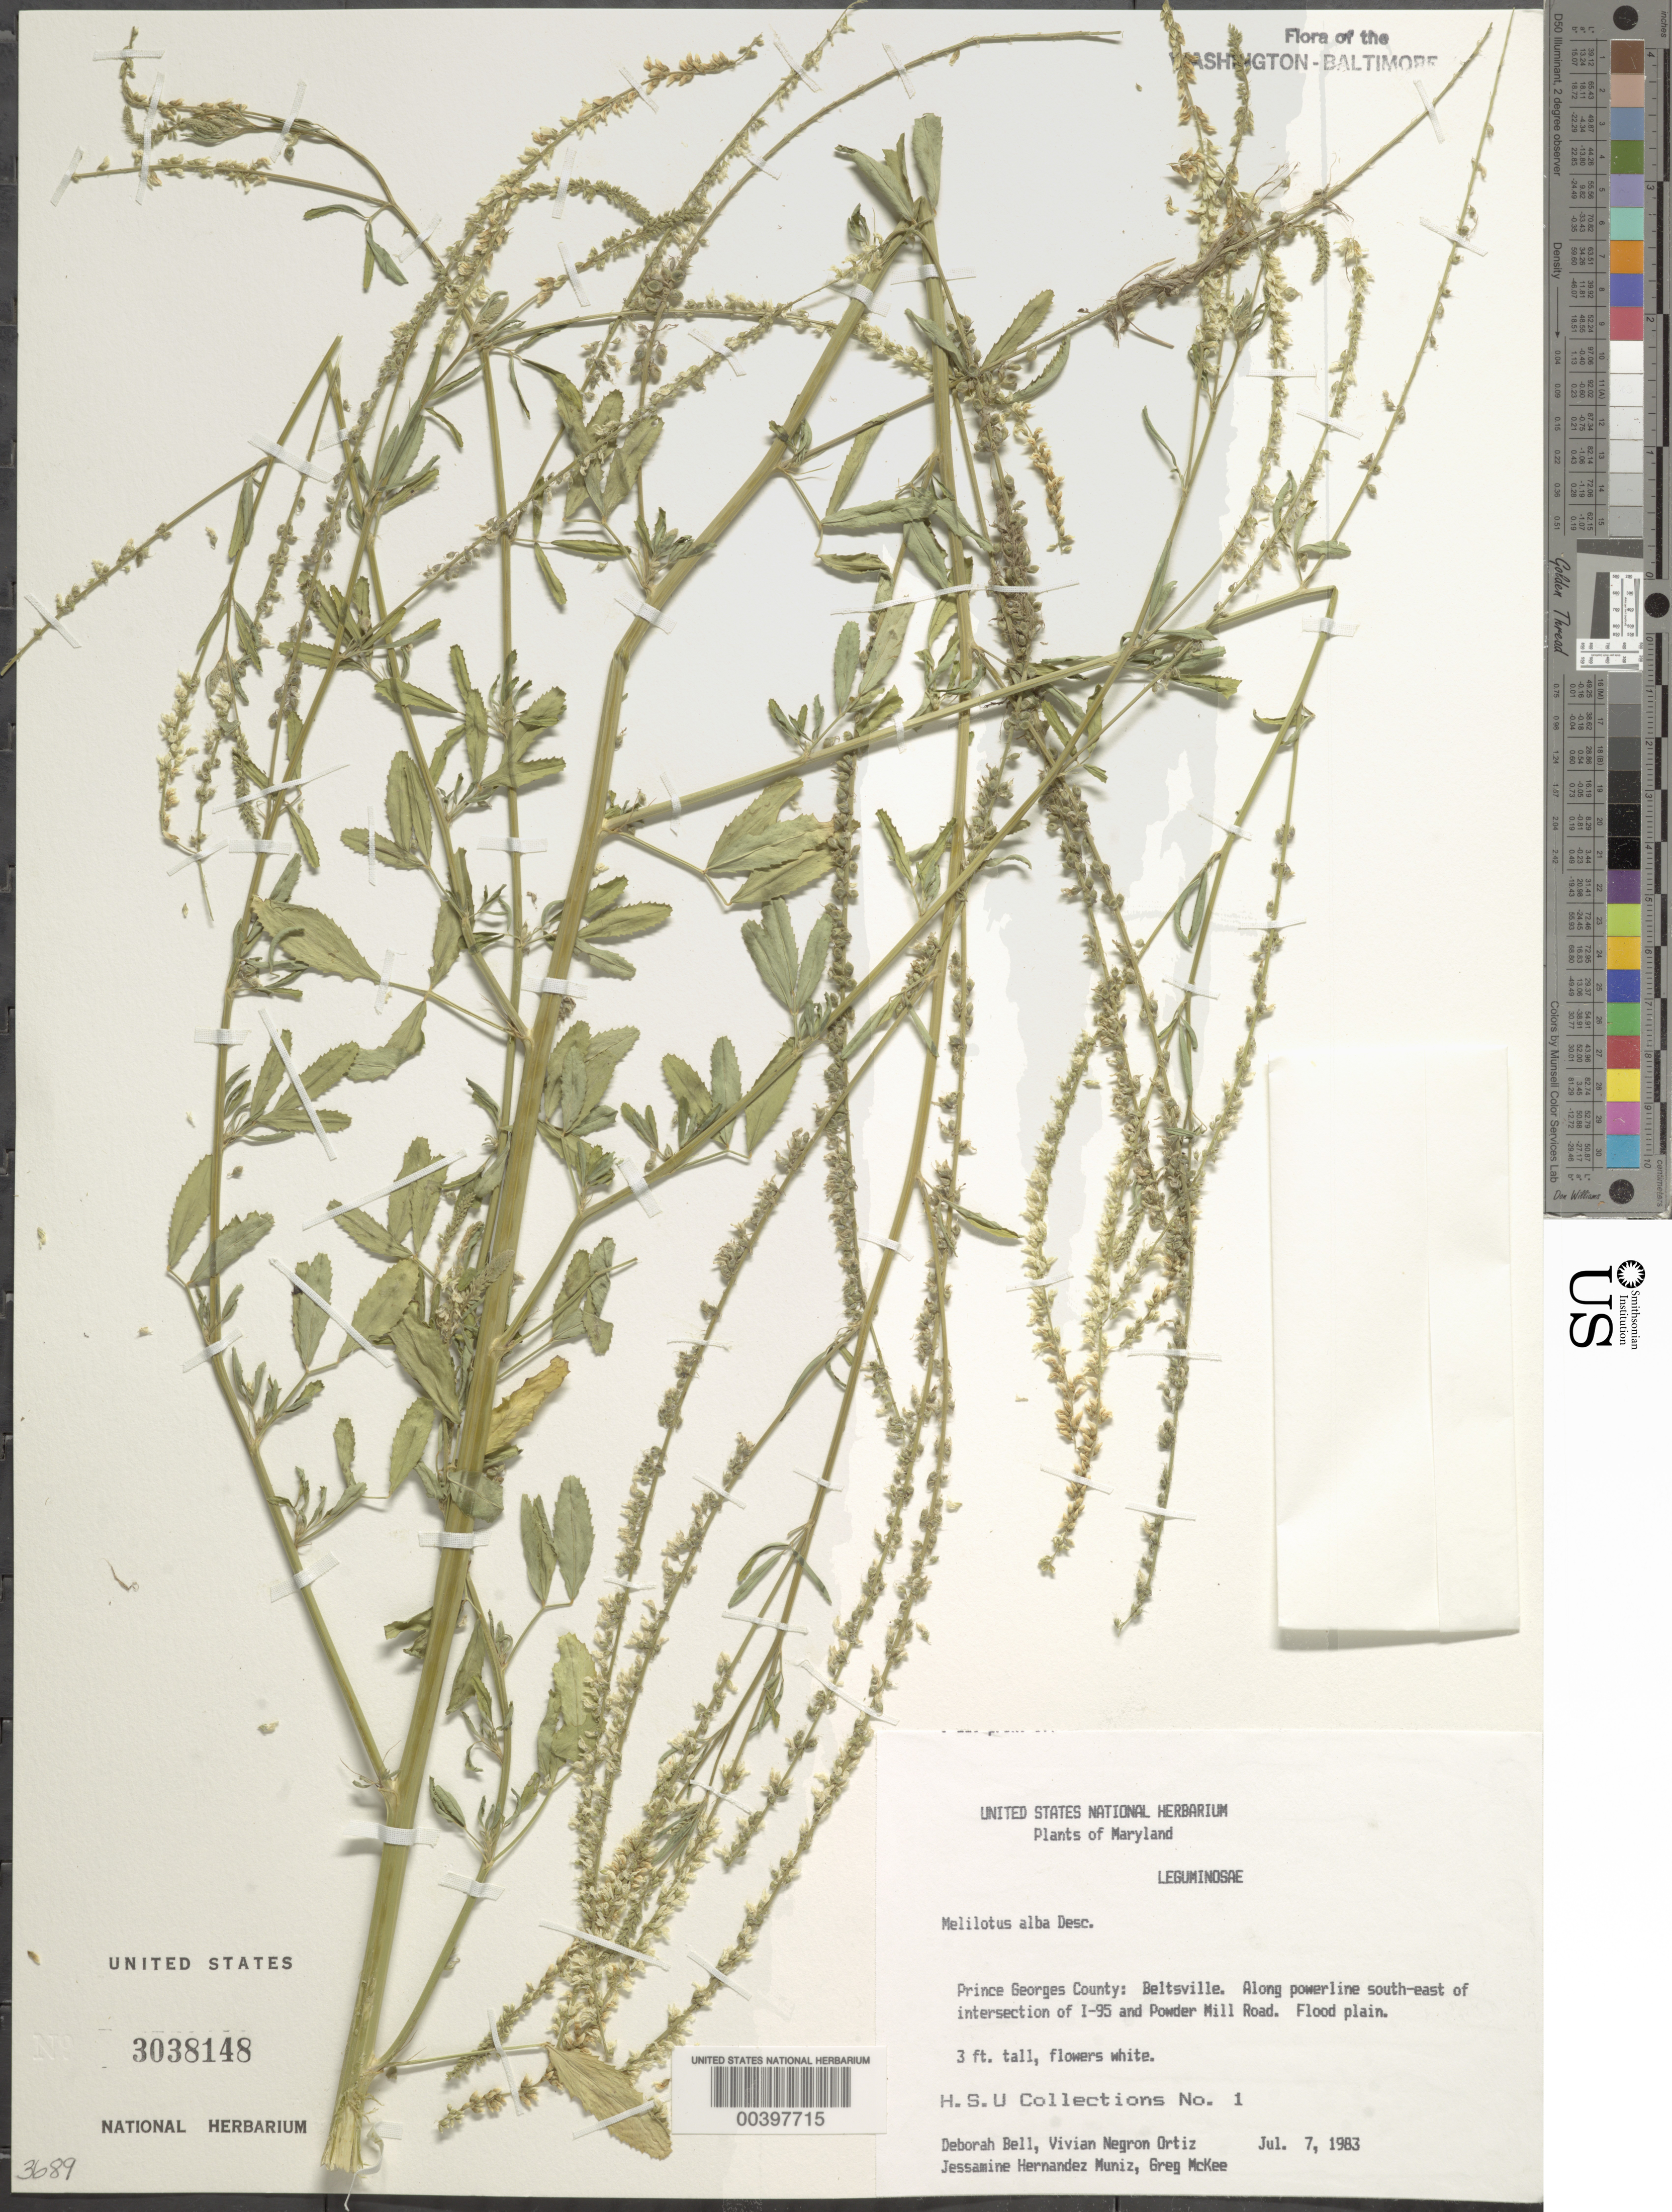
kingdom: Plantae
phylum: Tracheophyta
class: Magnoliopsida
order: Fabales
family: Fabaceae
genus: Melilotus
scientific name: Melilotus albus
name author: Medik.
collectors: Herbarium Services Unit Staff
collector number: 1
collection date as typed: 07 Jul 1983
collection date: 1983-07-07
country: United States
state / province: Maryland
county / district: Prince George's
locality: And Powder Mill Road.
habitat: Flood plain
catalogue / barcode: US 3038148